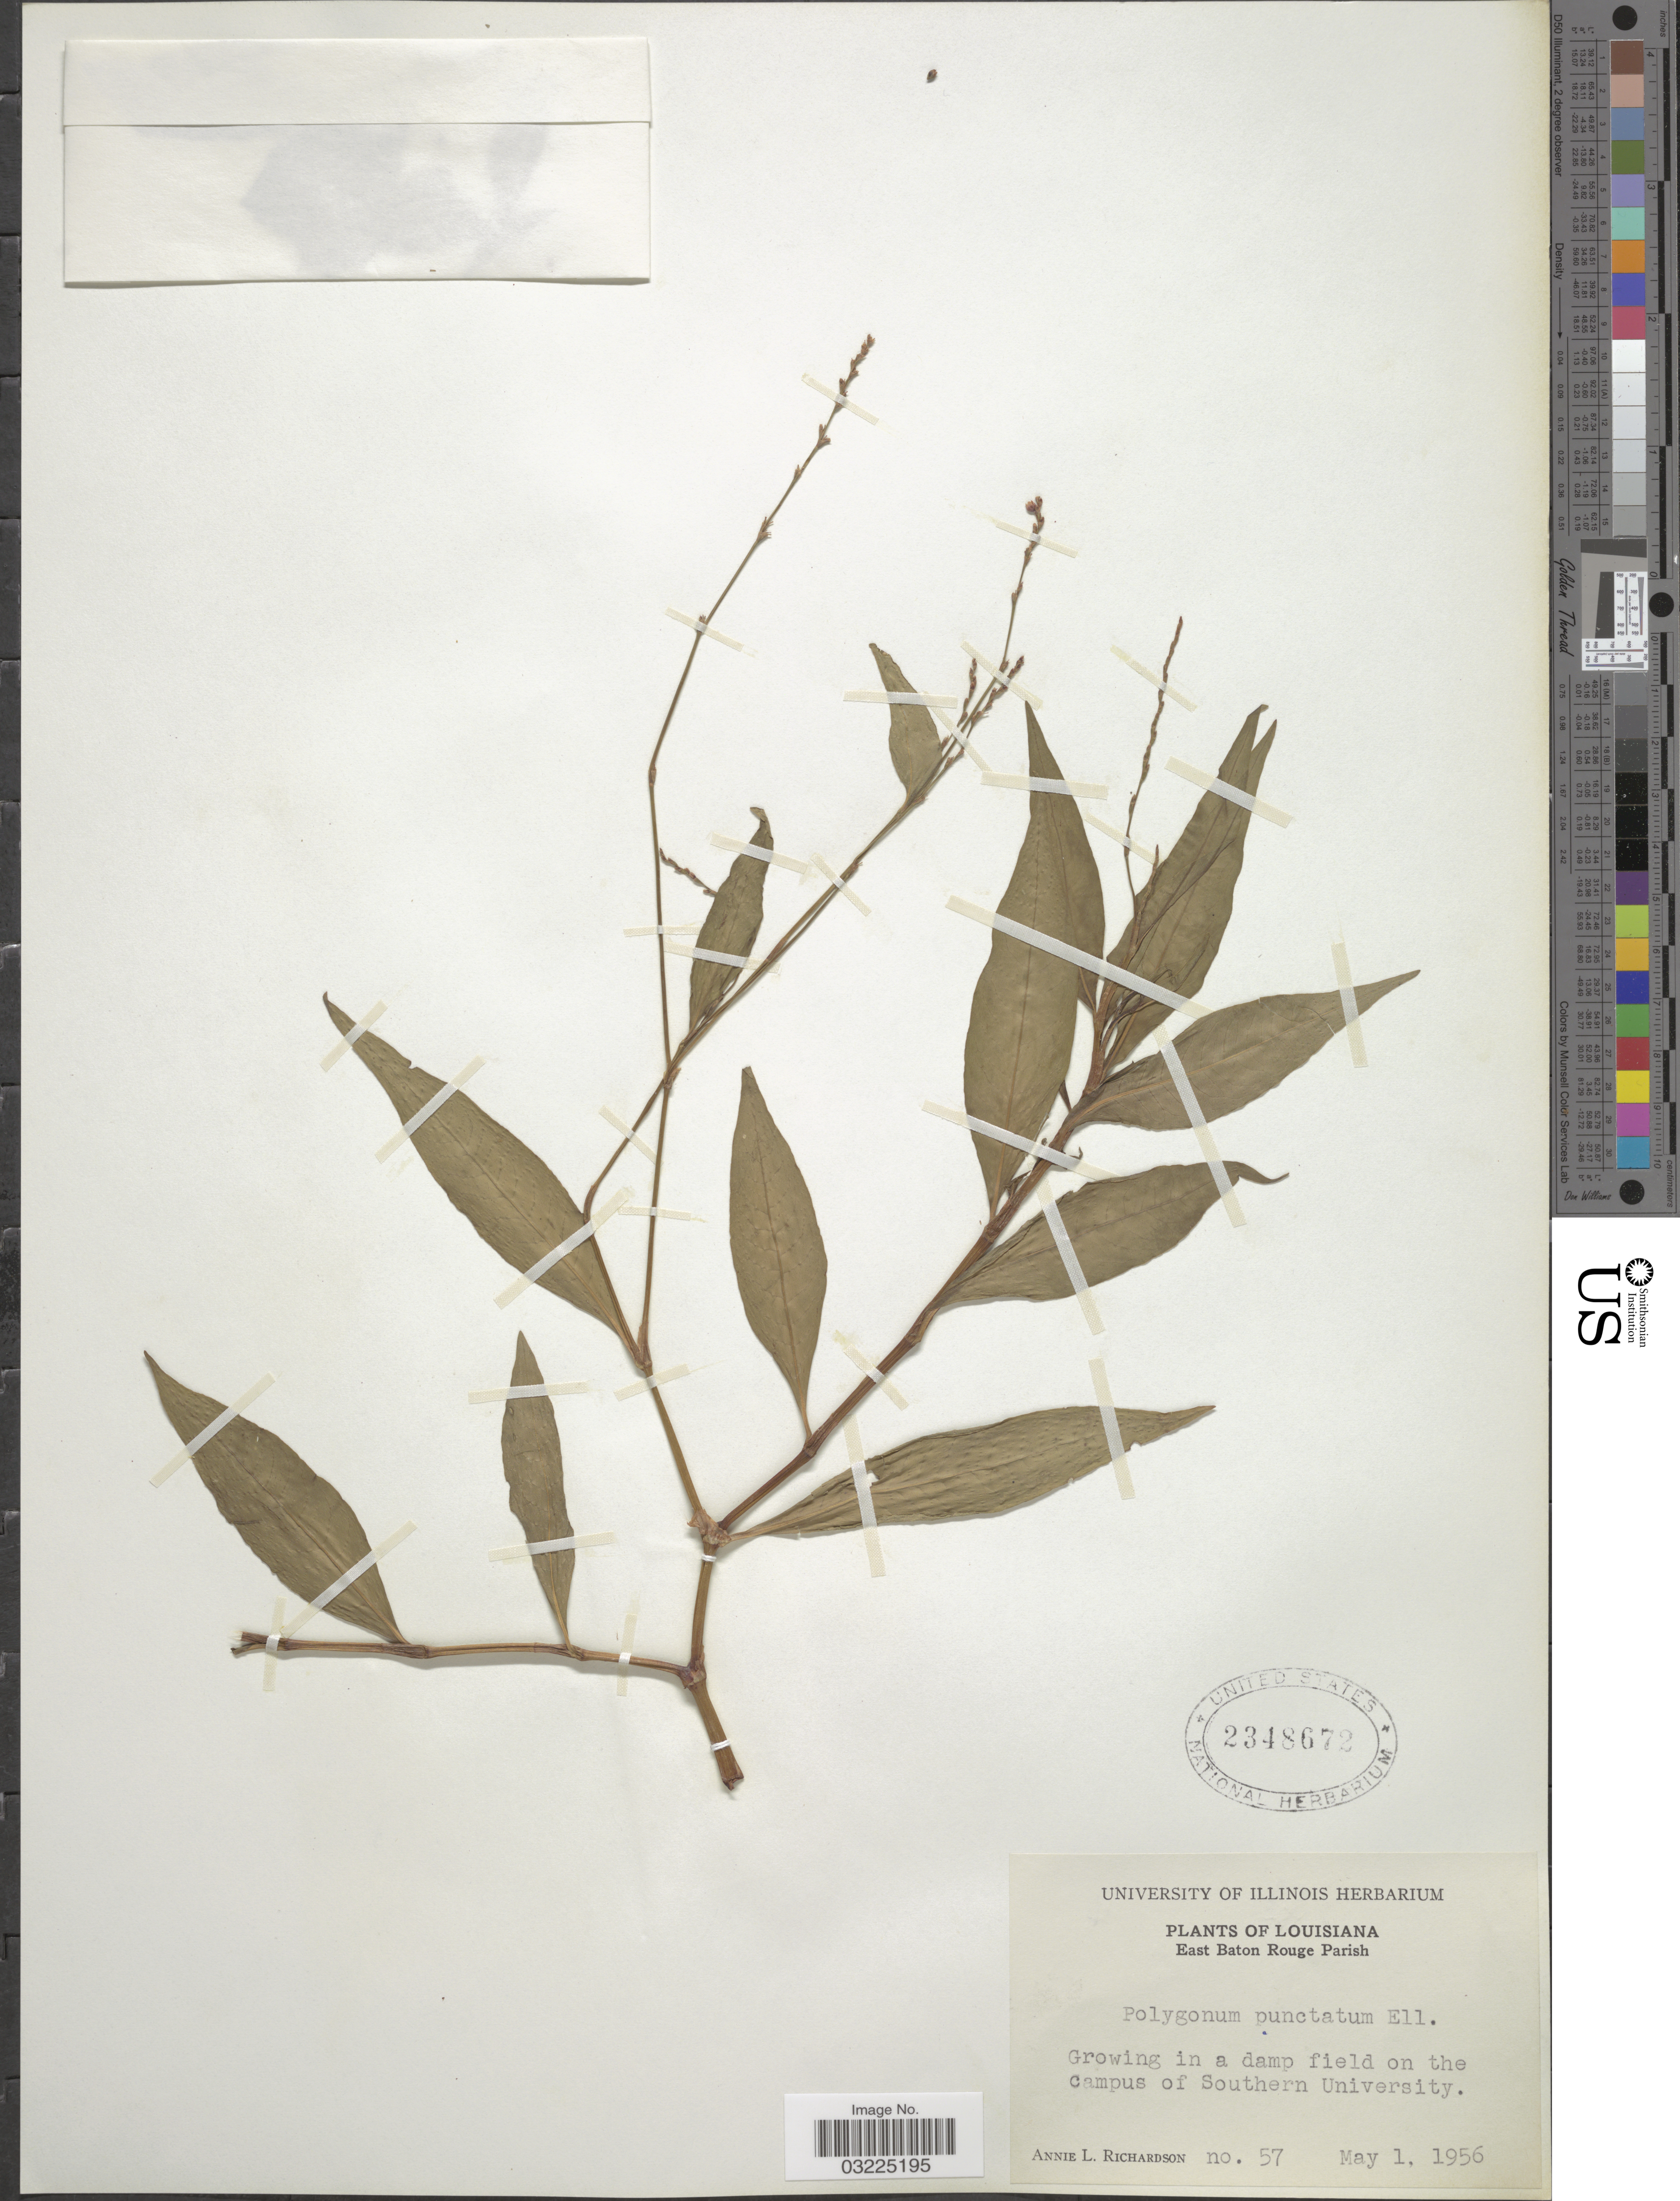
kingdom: Plantae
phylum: Tracheophyta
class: Magnoliopsida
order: Caryophyllales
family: Polygonaceae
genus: Persicaria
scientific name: Persicaria punctata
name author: (Elliott) Small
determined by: Atha, D. E.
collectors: A. L. Richardson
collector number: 57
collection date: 1956-05-01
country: United States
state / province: Louisiana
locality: East Baton Rouge Parish, Growing in a damp field on the campus of Southern University.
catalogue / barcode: US 2348672